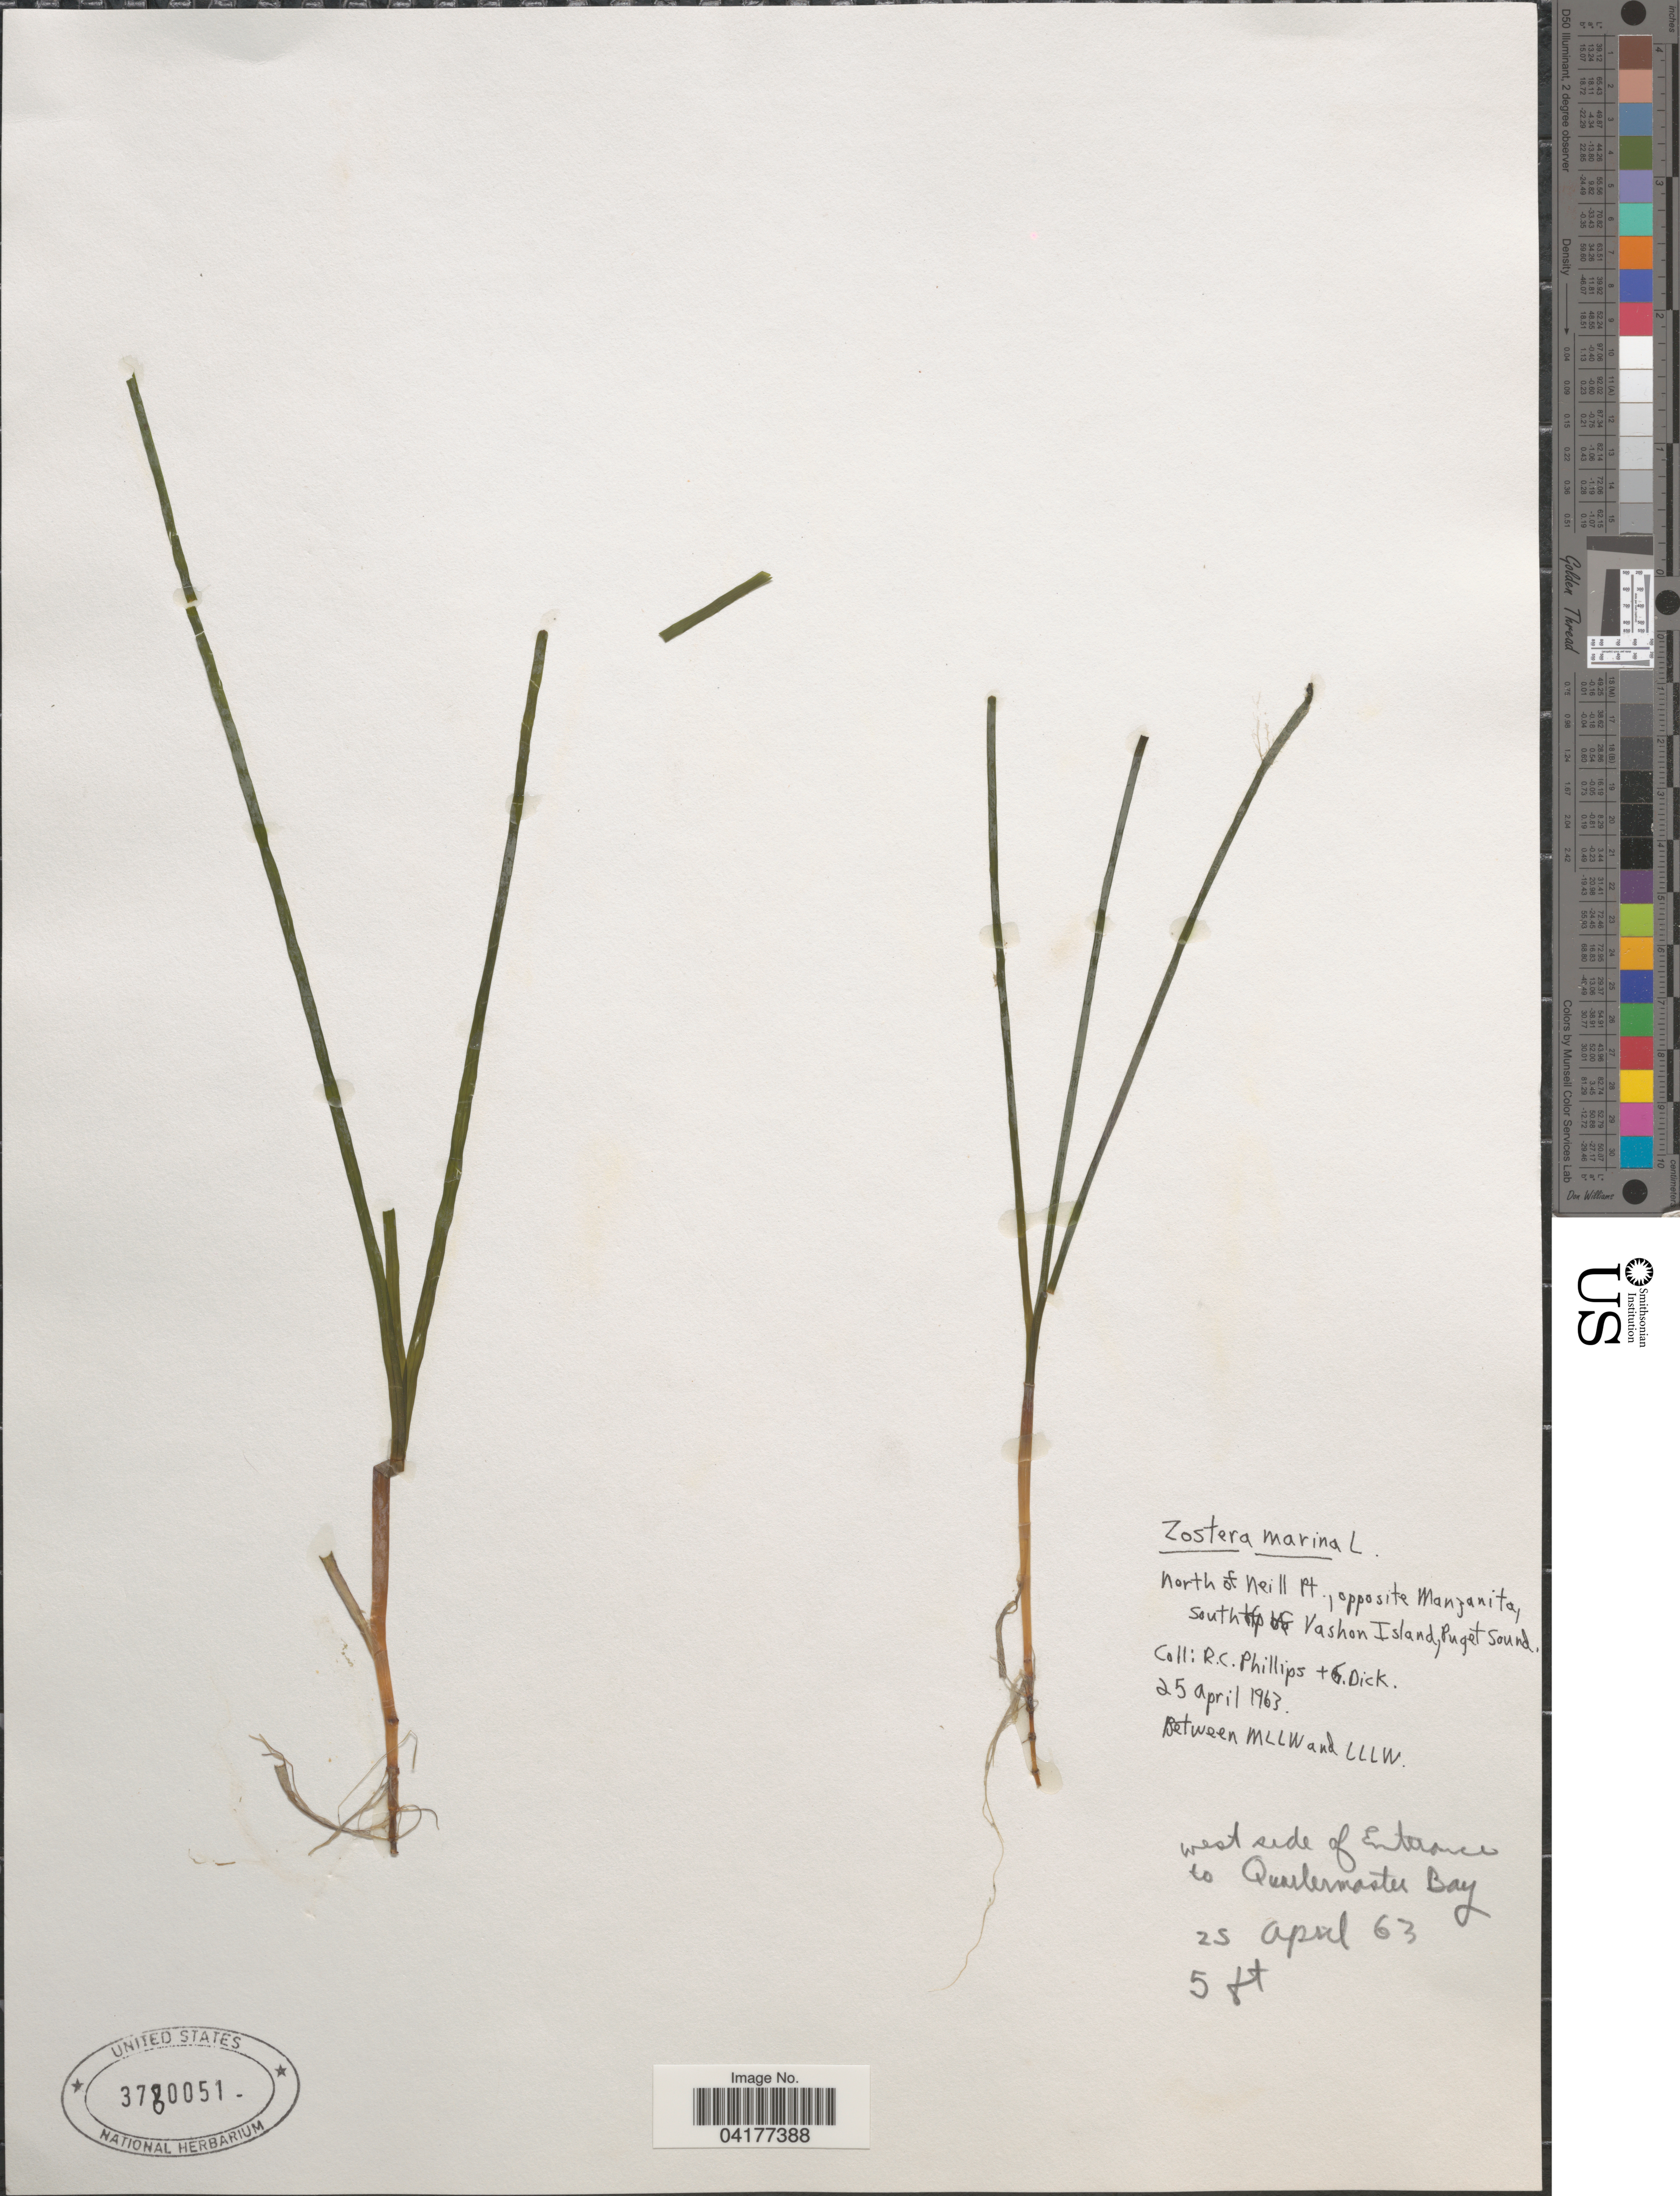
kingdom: Plantae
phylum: Tracheophyta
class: Liliopsida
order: Alismatales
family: Zosteraceae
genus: Zostera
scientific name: Zostera marina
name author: L.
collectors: R. C. Phillips & G. Dick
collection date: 1963-04-25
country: United States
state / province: Washington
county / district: King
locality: North of Neill Pt., opposite Manzanita, south tip of Vashon Island, Puget Sound. Between MLLW and LLLW. West side of Entrance to Quartermaster Bay.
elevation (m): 2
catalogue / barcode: US 3780051